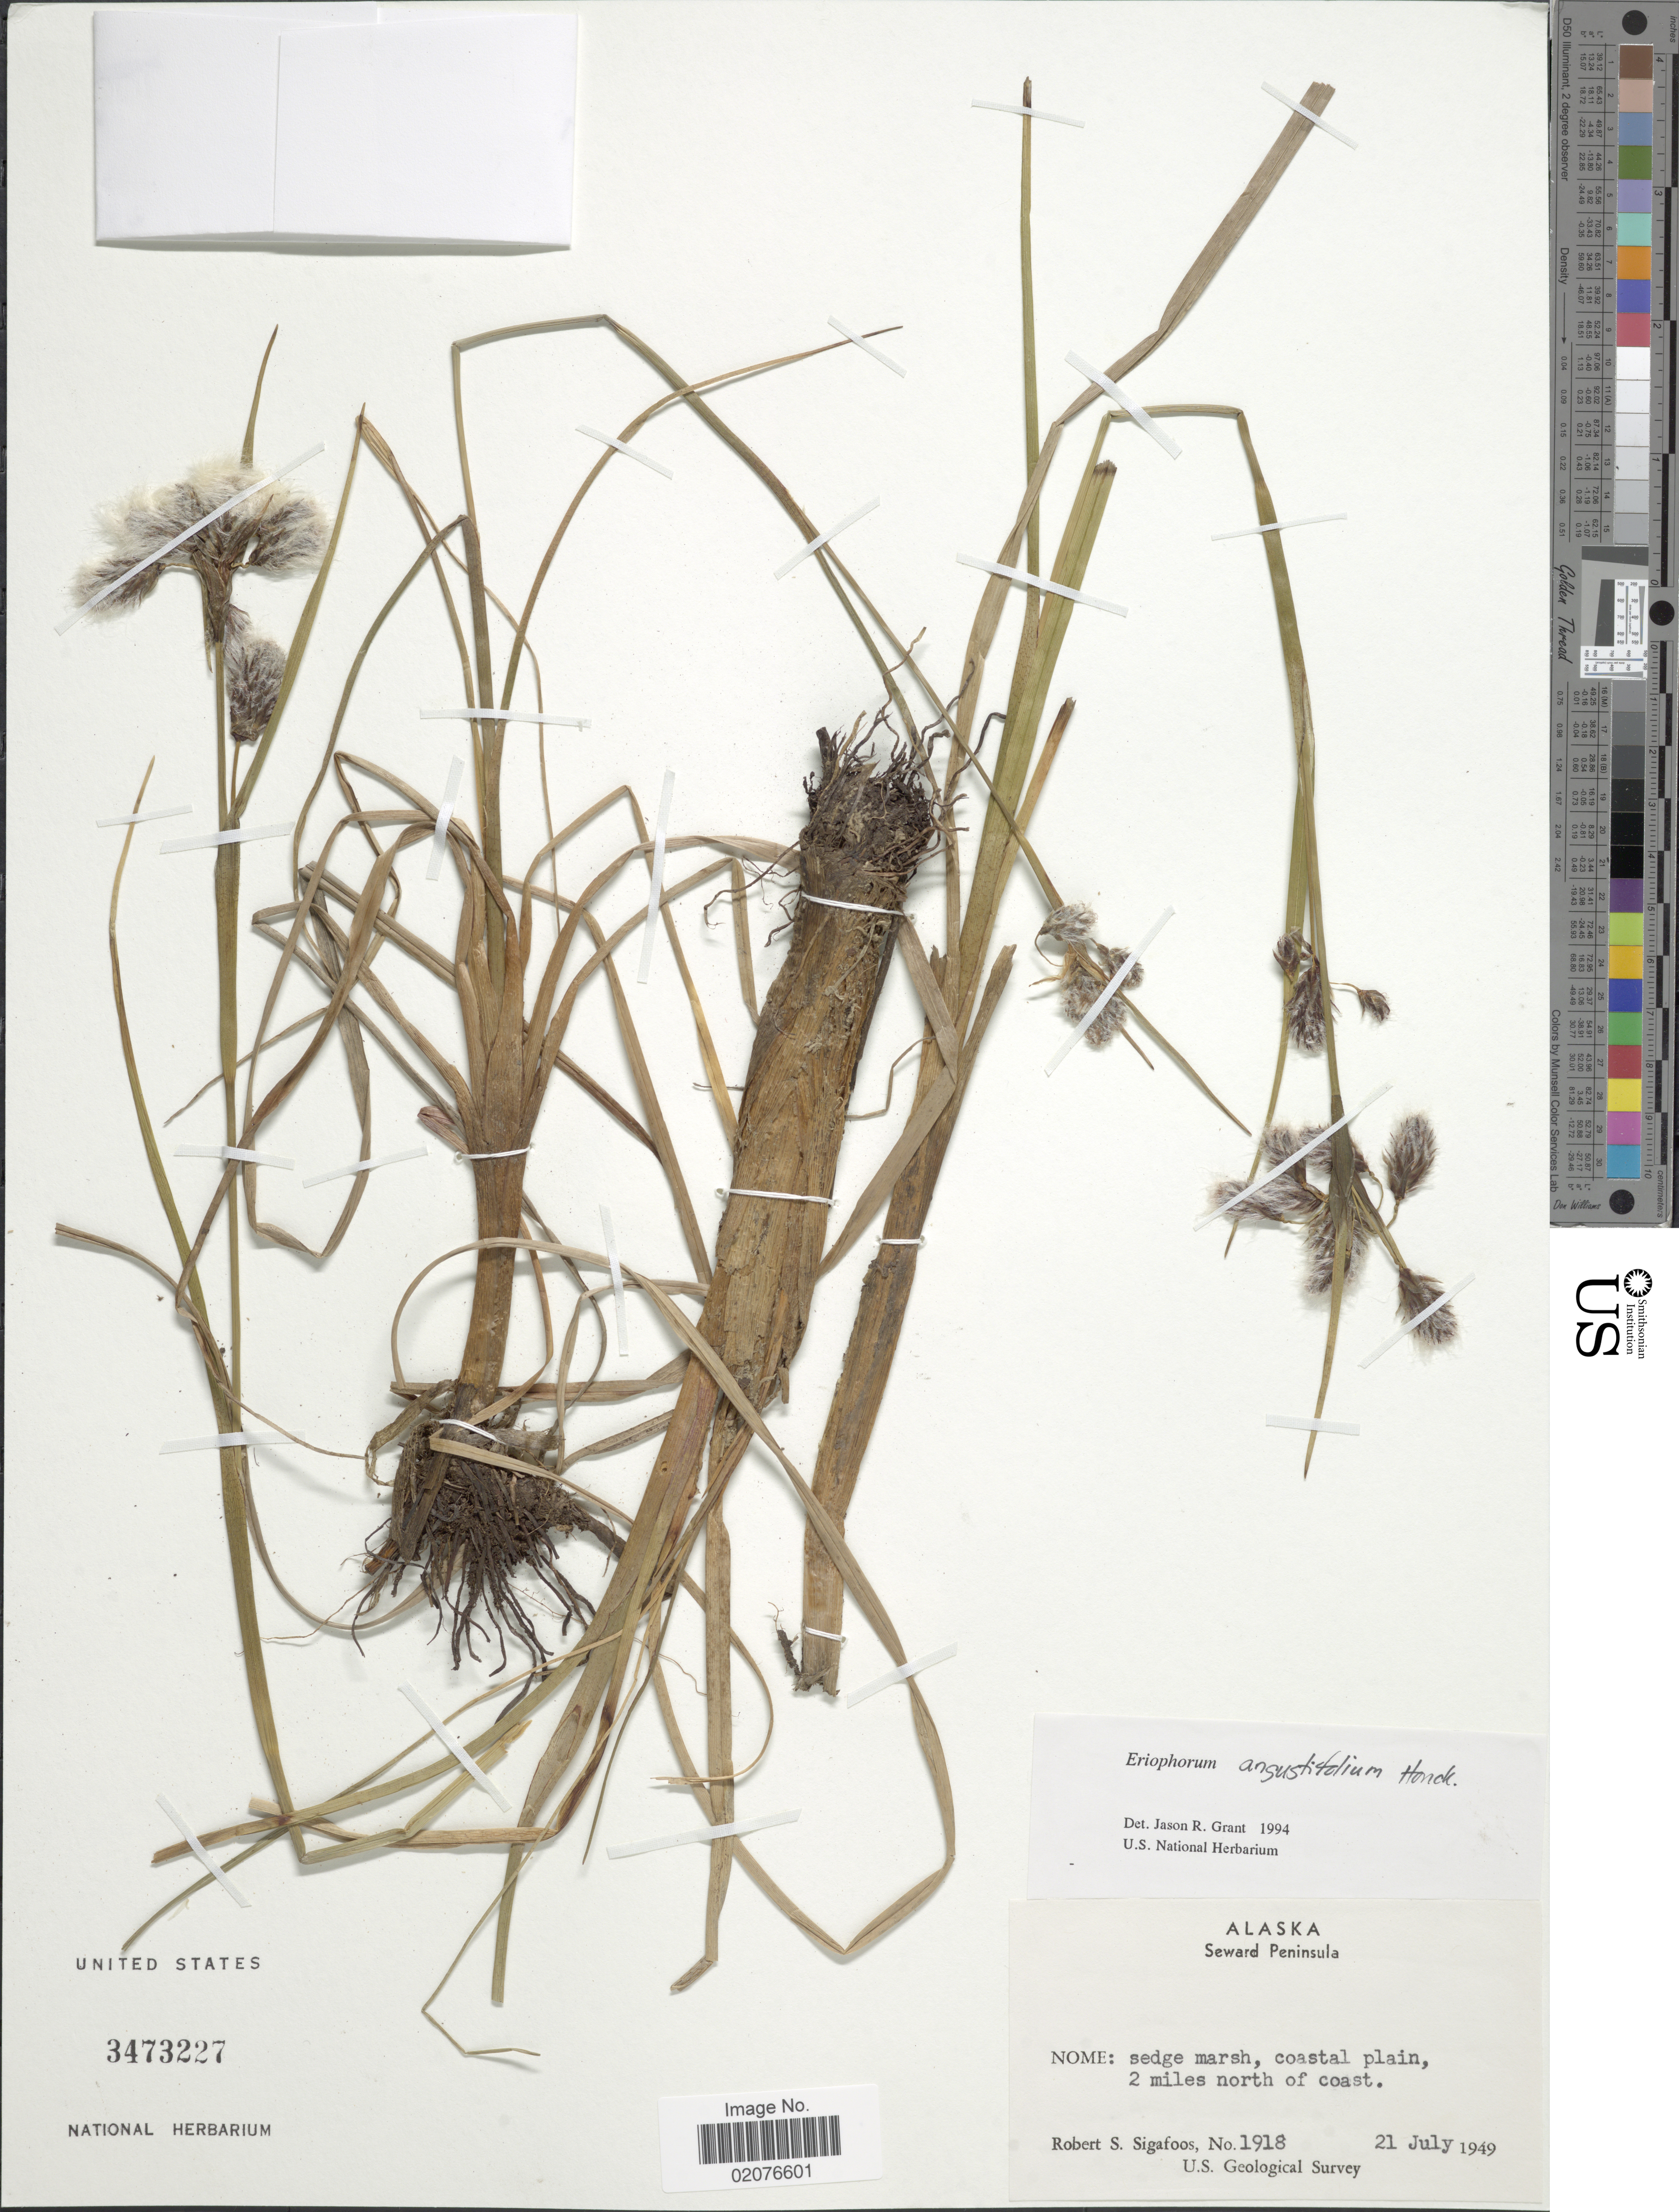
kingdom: Plantae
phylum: Tracheophyta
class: Liliopsida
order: Poales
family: Cyperaceae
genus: Eriophorum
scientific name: Eriophorum angustifolium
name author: Honck.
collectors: R. Sigafoos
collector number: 1918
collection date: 1949-07-21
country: United States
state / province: Alaska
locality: Seward Peninsula, Nome: sedge marsh, coastal plain, 2 miles north of coast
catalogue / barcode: US 3473227